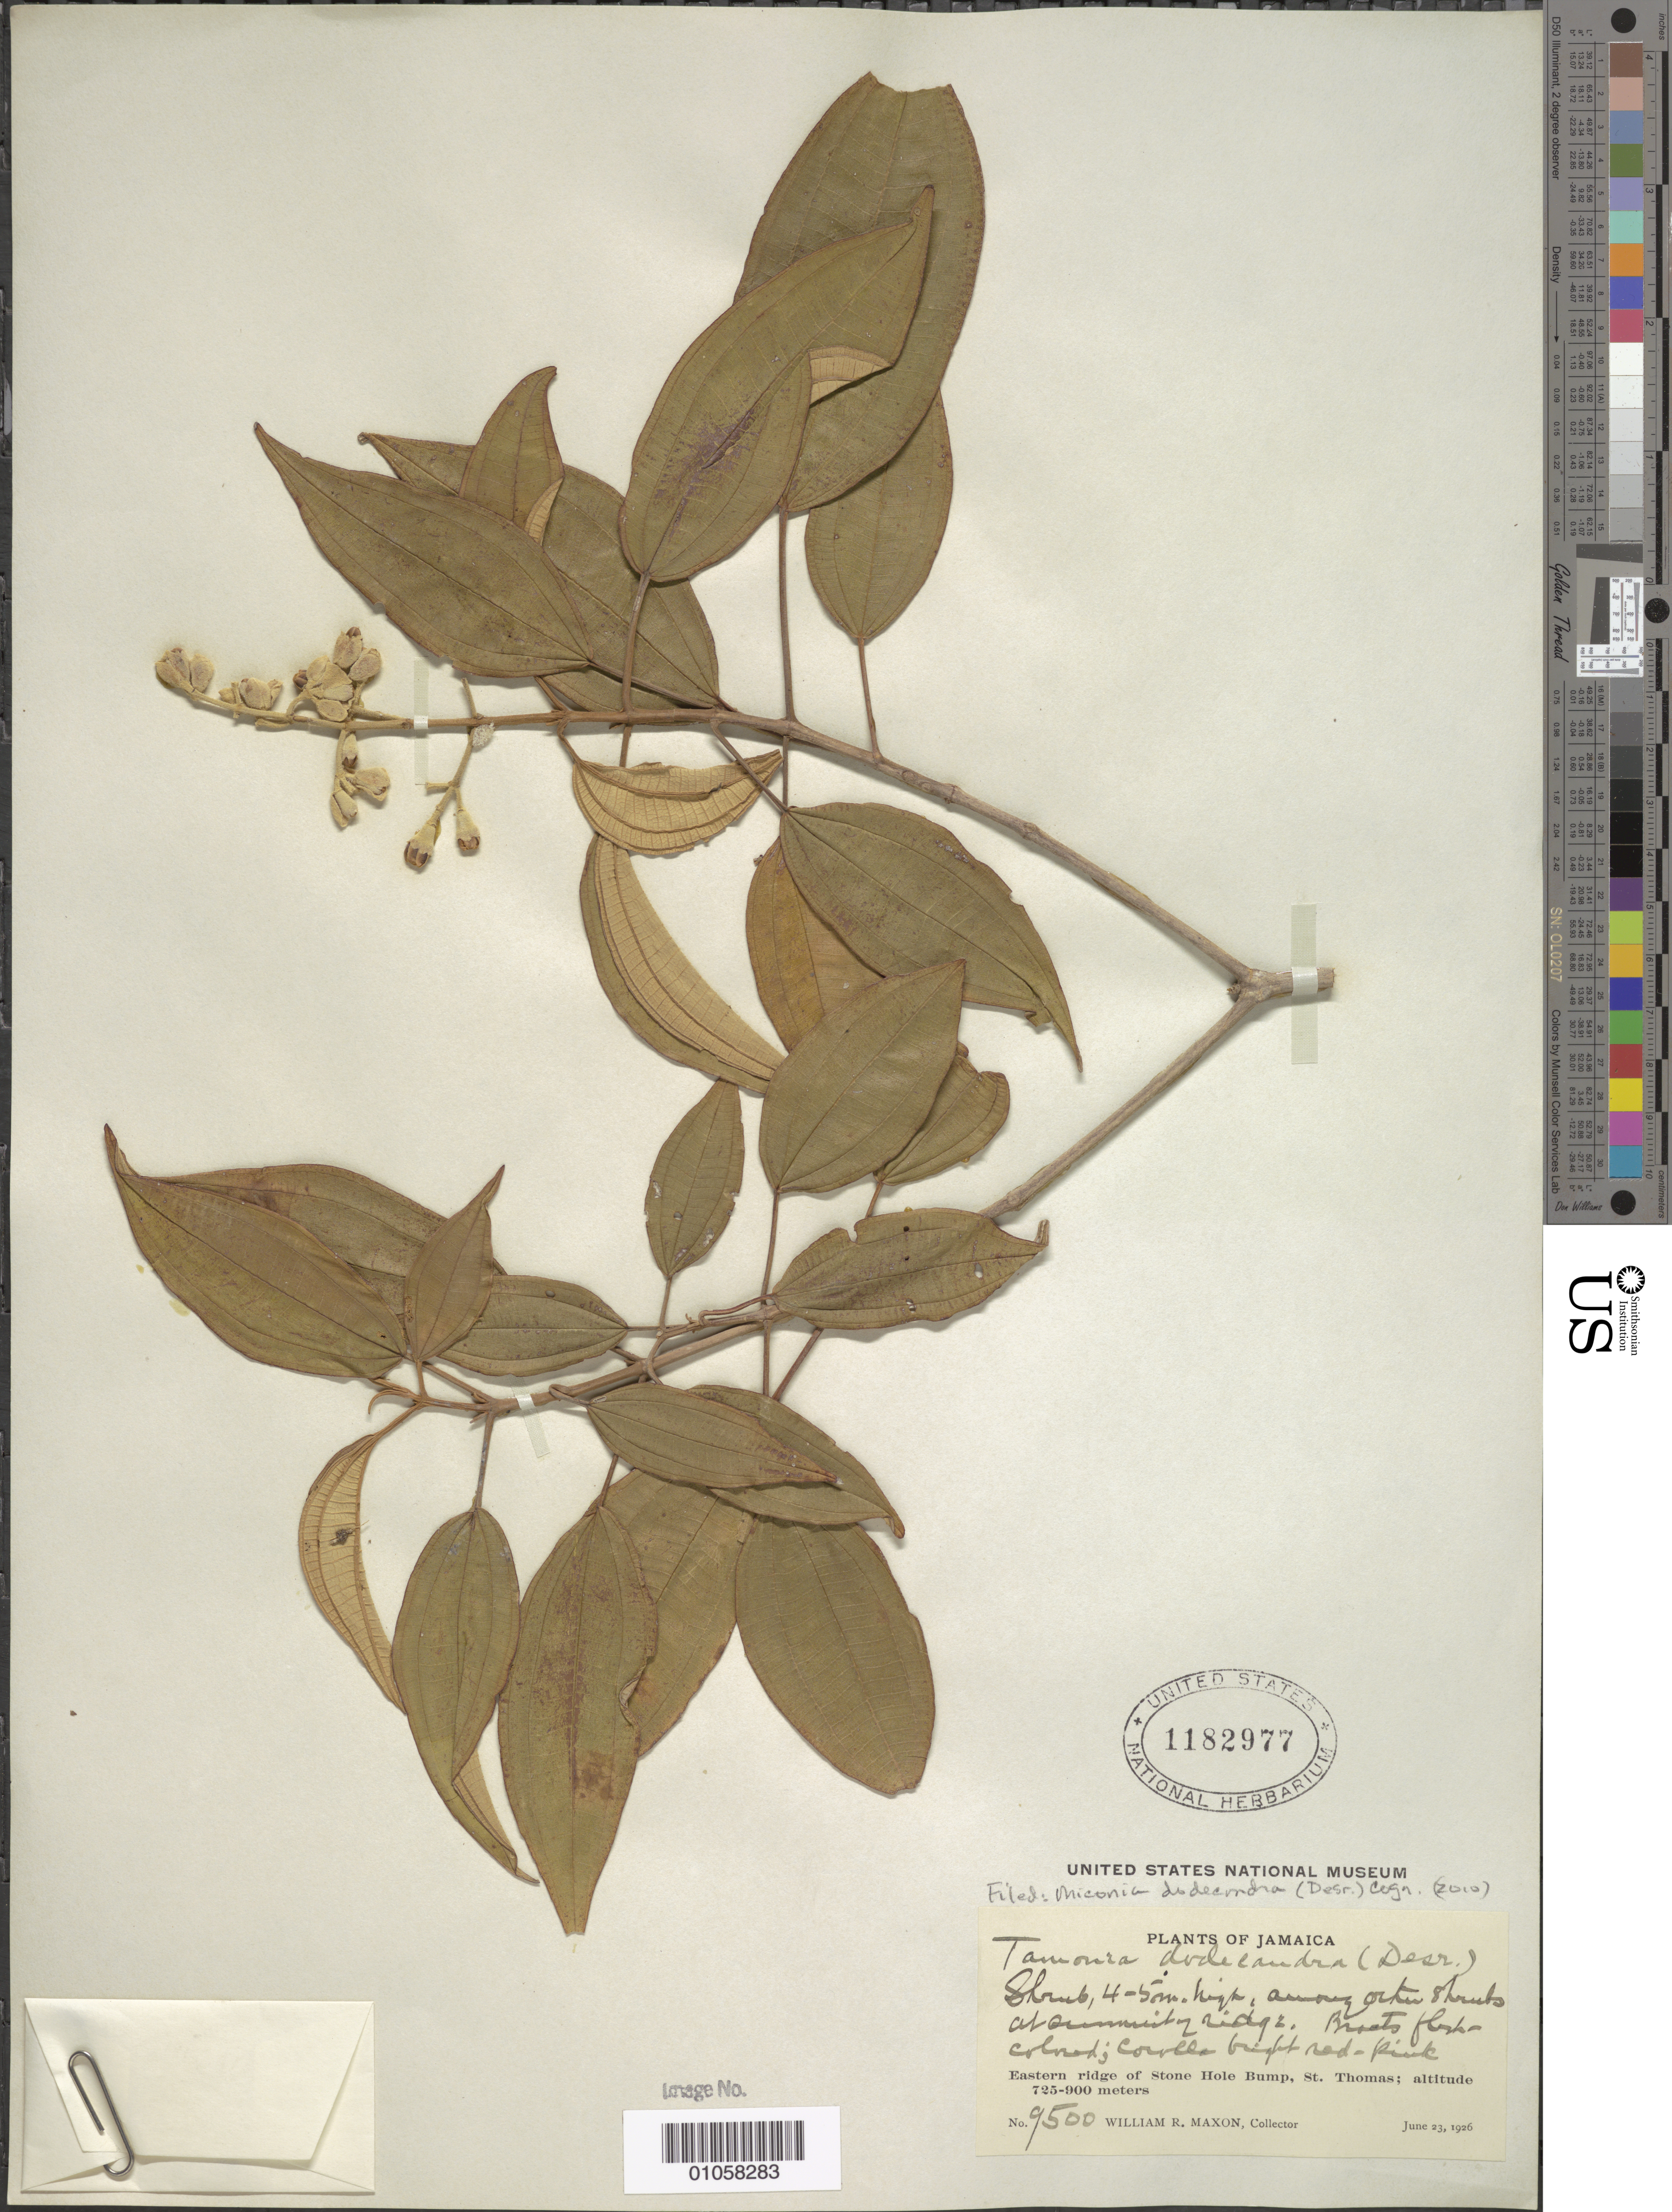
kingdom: Plantae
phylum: Tracheophyta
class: Magnoliopsida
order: Myrtales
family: Melastomataceae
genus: Miconia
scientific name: Miconia dodecandra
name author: Cogn.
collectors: W. R. Maxon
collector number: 9500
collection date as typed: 23 Jun 1926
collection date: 1926-06-23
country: Jamaica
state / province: Saint Thomas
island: Jamaica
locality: Stone Hole Bump, eastern ridge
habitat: Among other shrubs at summit of ridge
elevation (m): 725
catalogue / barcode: US 1182977